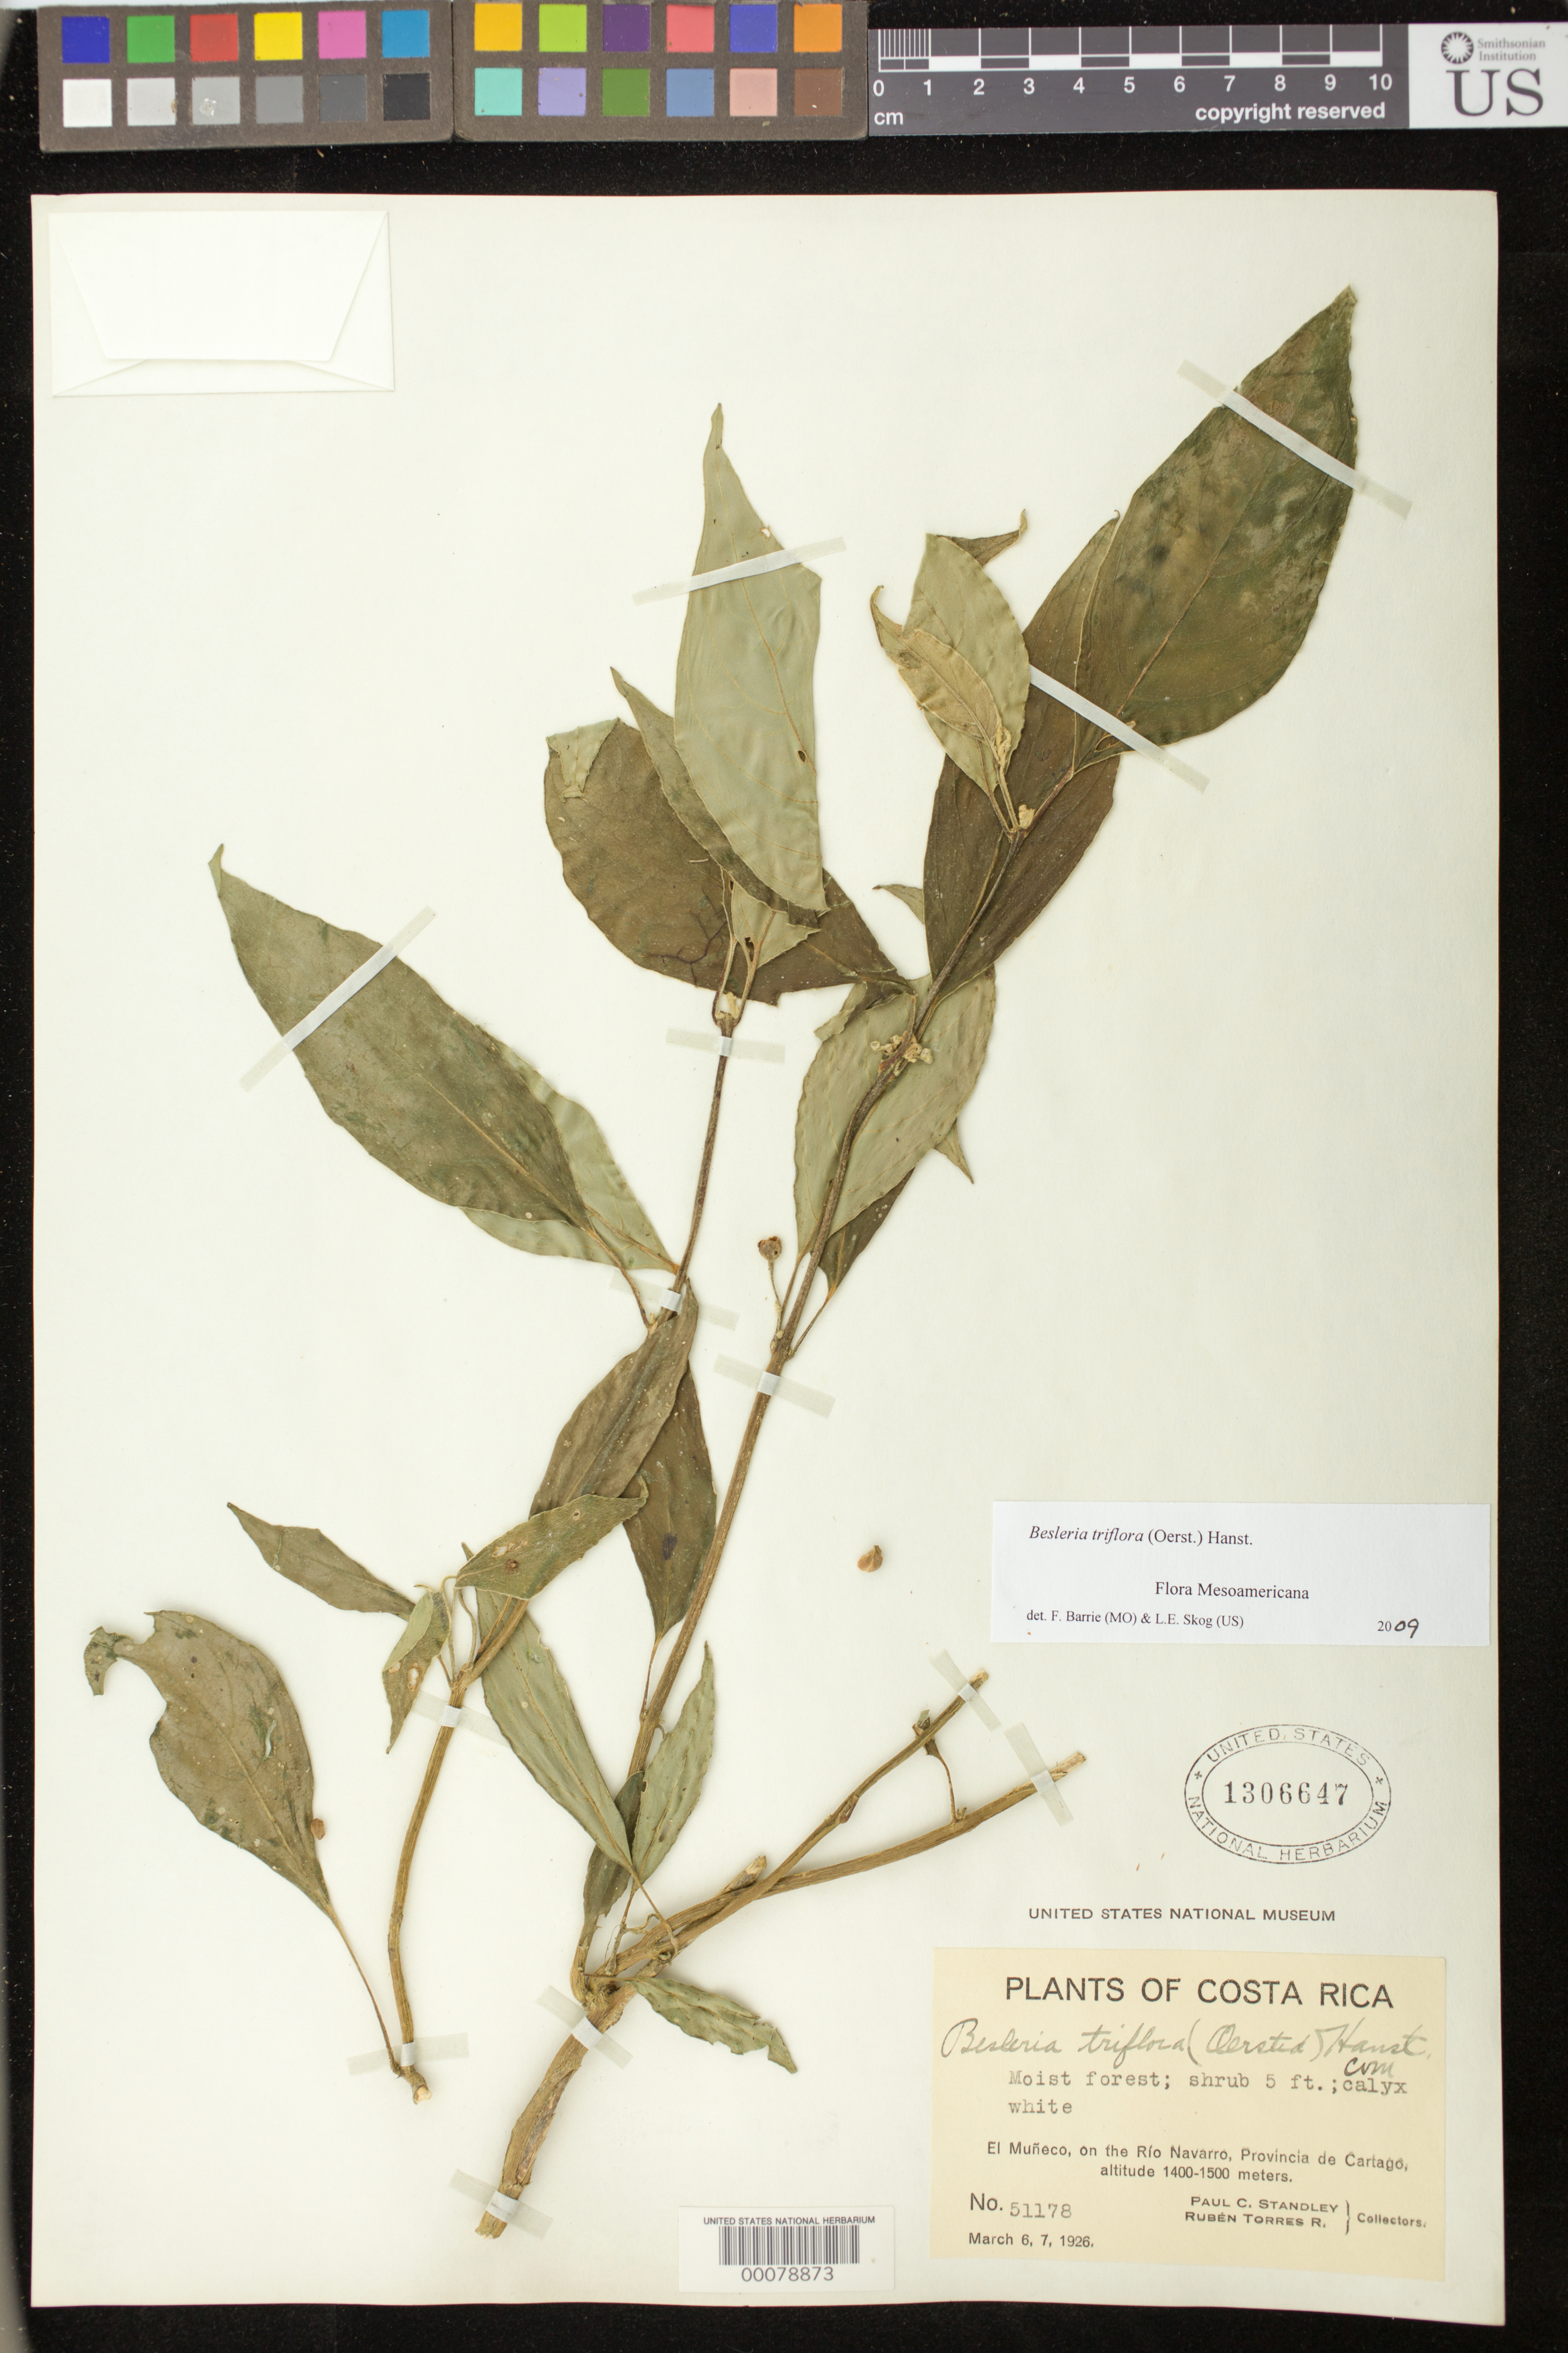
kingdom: Plantae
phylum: Tracheophyta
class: Magnoliopsida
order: Lamiales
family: Gesneriaceae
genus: Besleria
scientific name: Besleria triflora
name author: (Oerst.) Hanst.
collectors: P. C. Standley & R. Torres R.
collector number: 51178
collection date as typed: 6-7 Mar 1926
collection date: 1926-03-06/1926-03-07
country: Costa Rica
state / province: Cartago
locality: El Muneco, on the Rio Navarro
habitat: Moist forest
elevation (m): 1400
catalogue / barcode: US 1306647